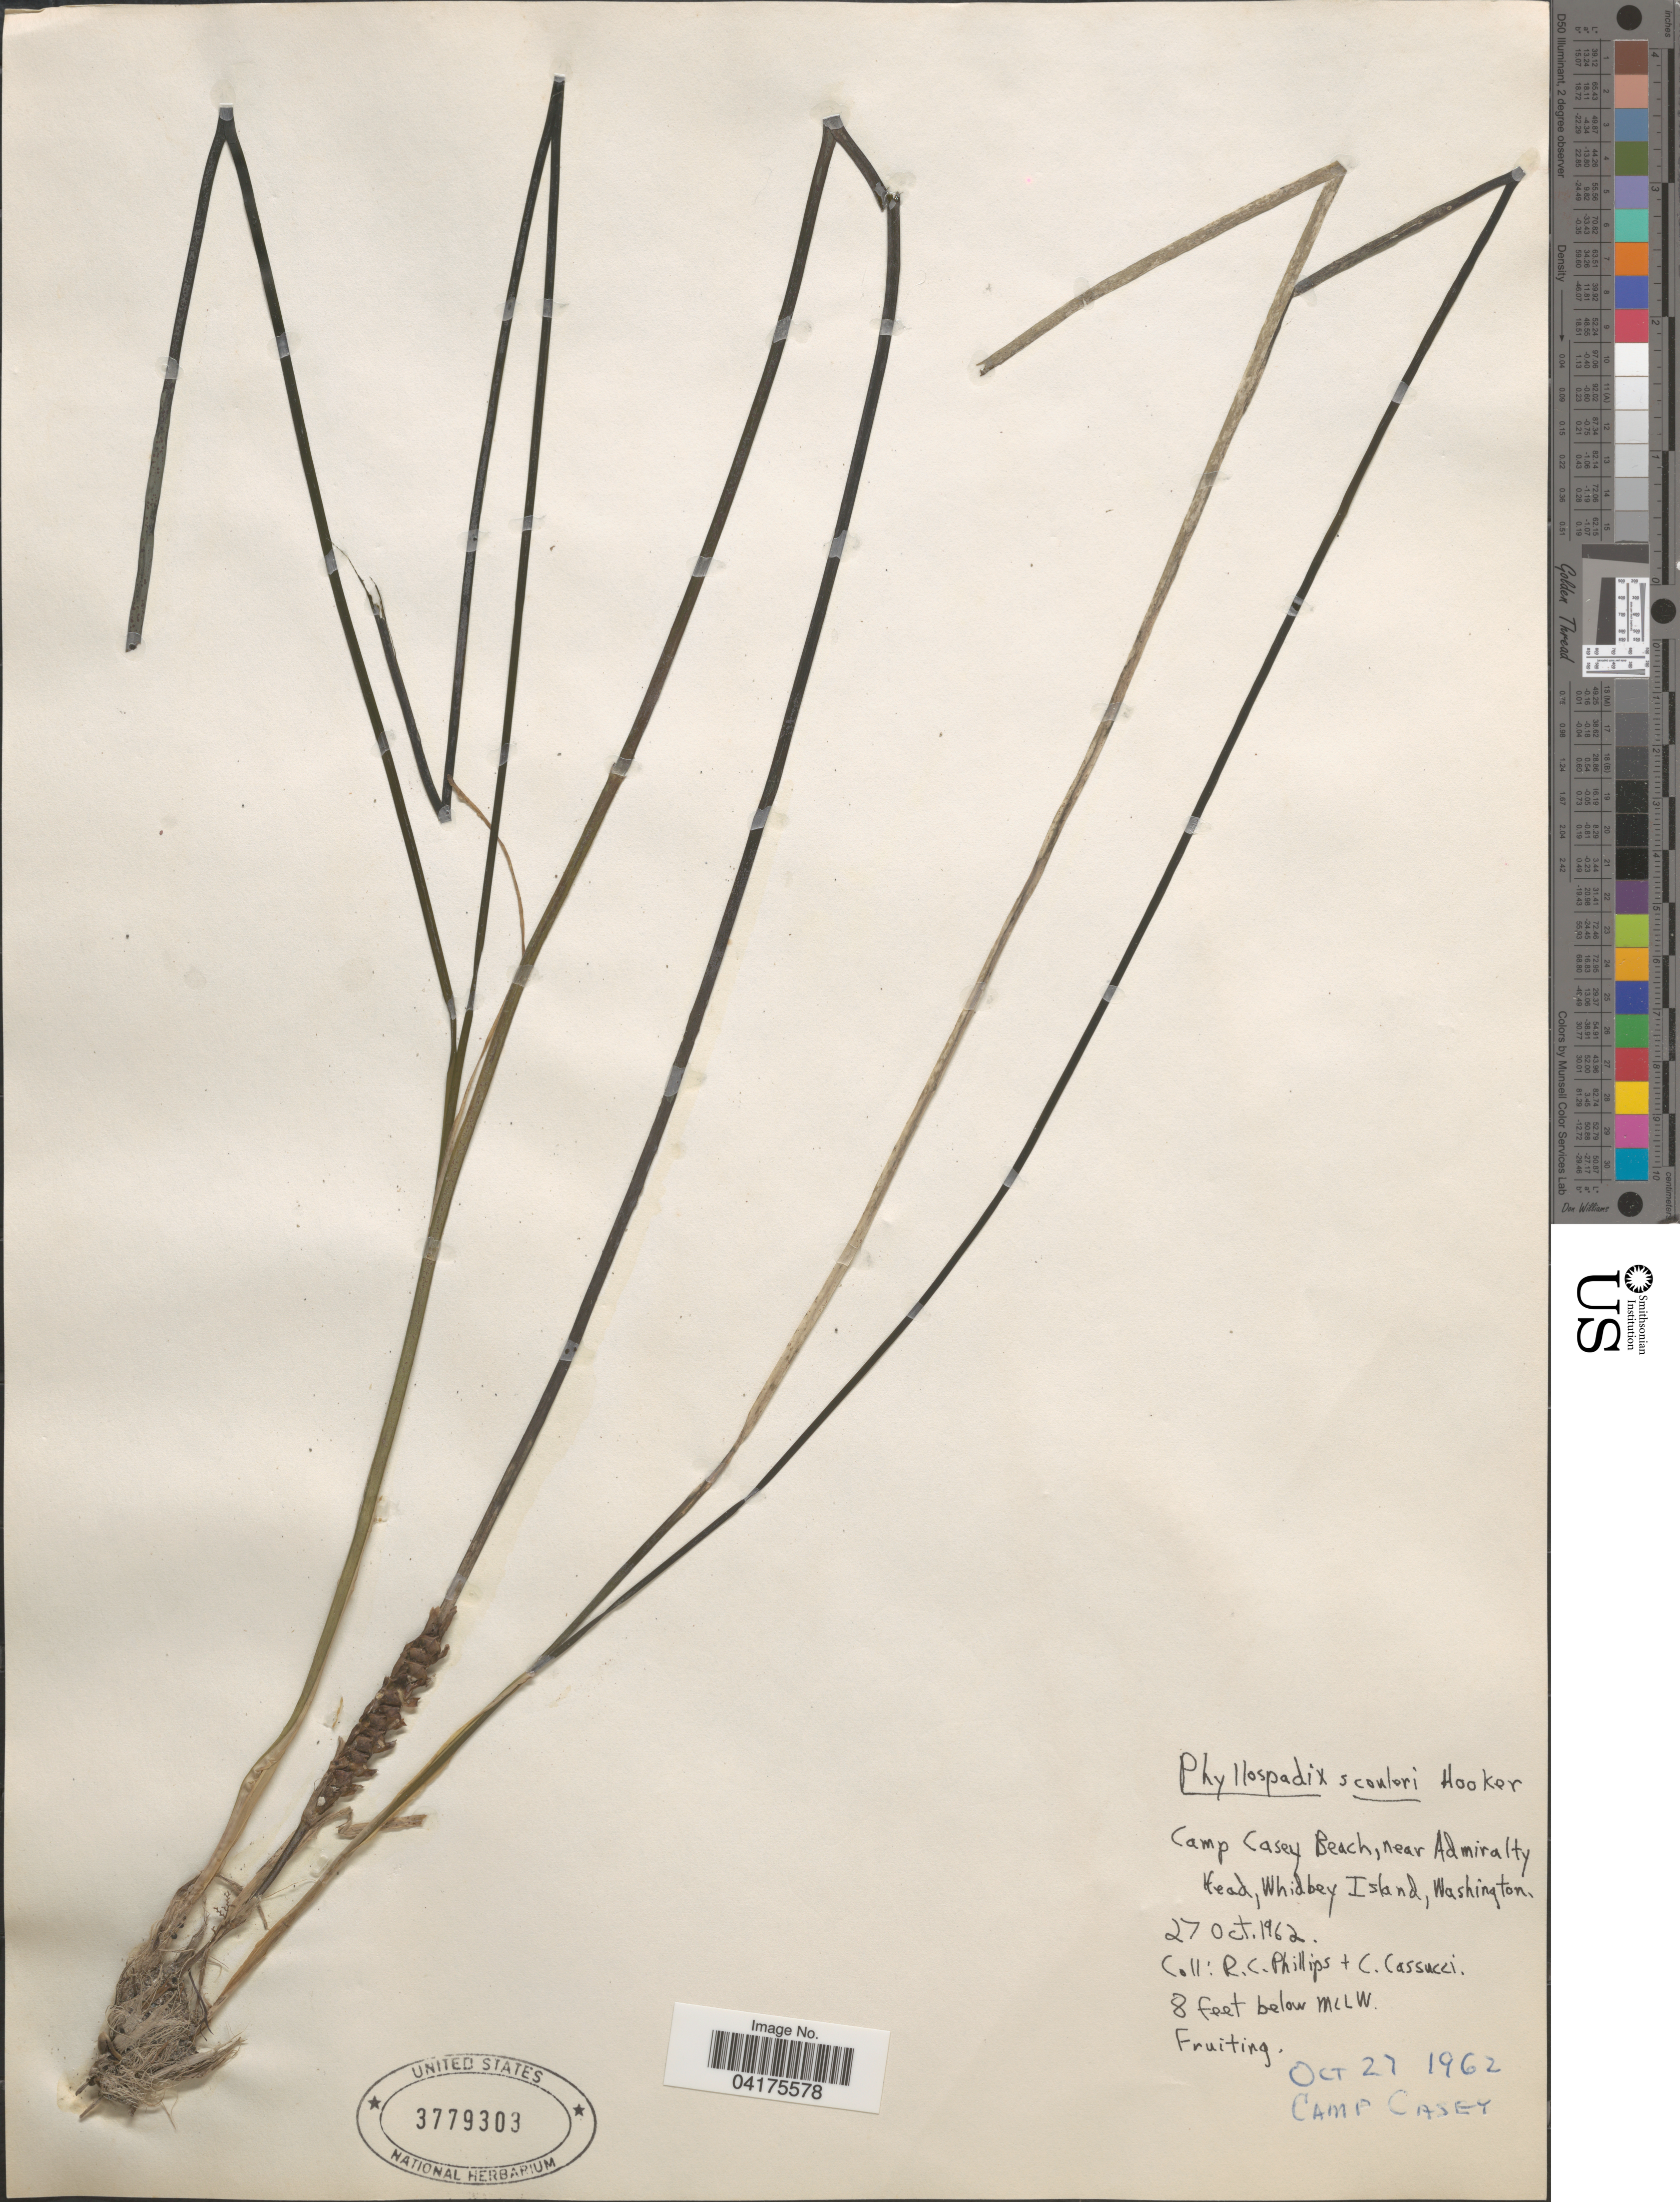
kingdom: Plantae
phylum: Tracheophyta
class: Liliopsida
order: Alismatales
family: Zosteraceae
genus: Phyllospadix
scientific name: Phyllospadix scouleri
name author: Hook.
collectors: R. C. Phillips & C. Cassucci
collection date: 1962-10-27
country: United States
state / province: Washington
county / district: Island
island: Whidbey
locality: Camp Casey Beach, near Admiralty Head, Whidbey Island. 8 feet below MLLW.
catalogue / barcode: US 3779303